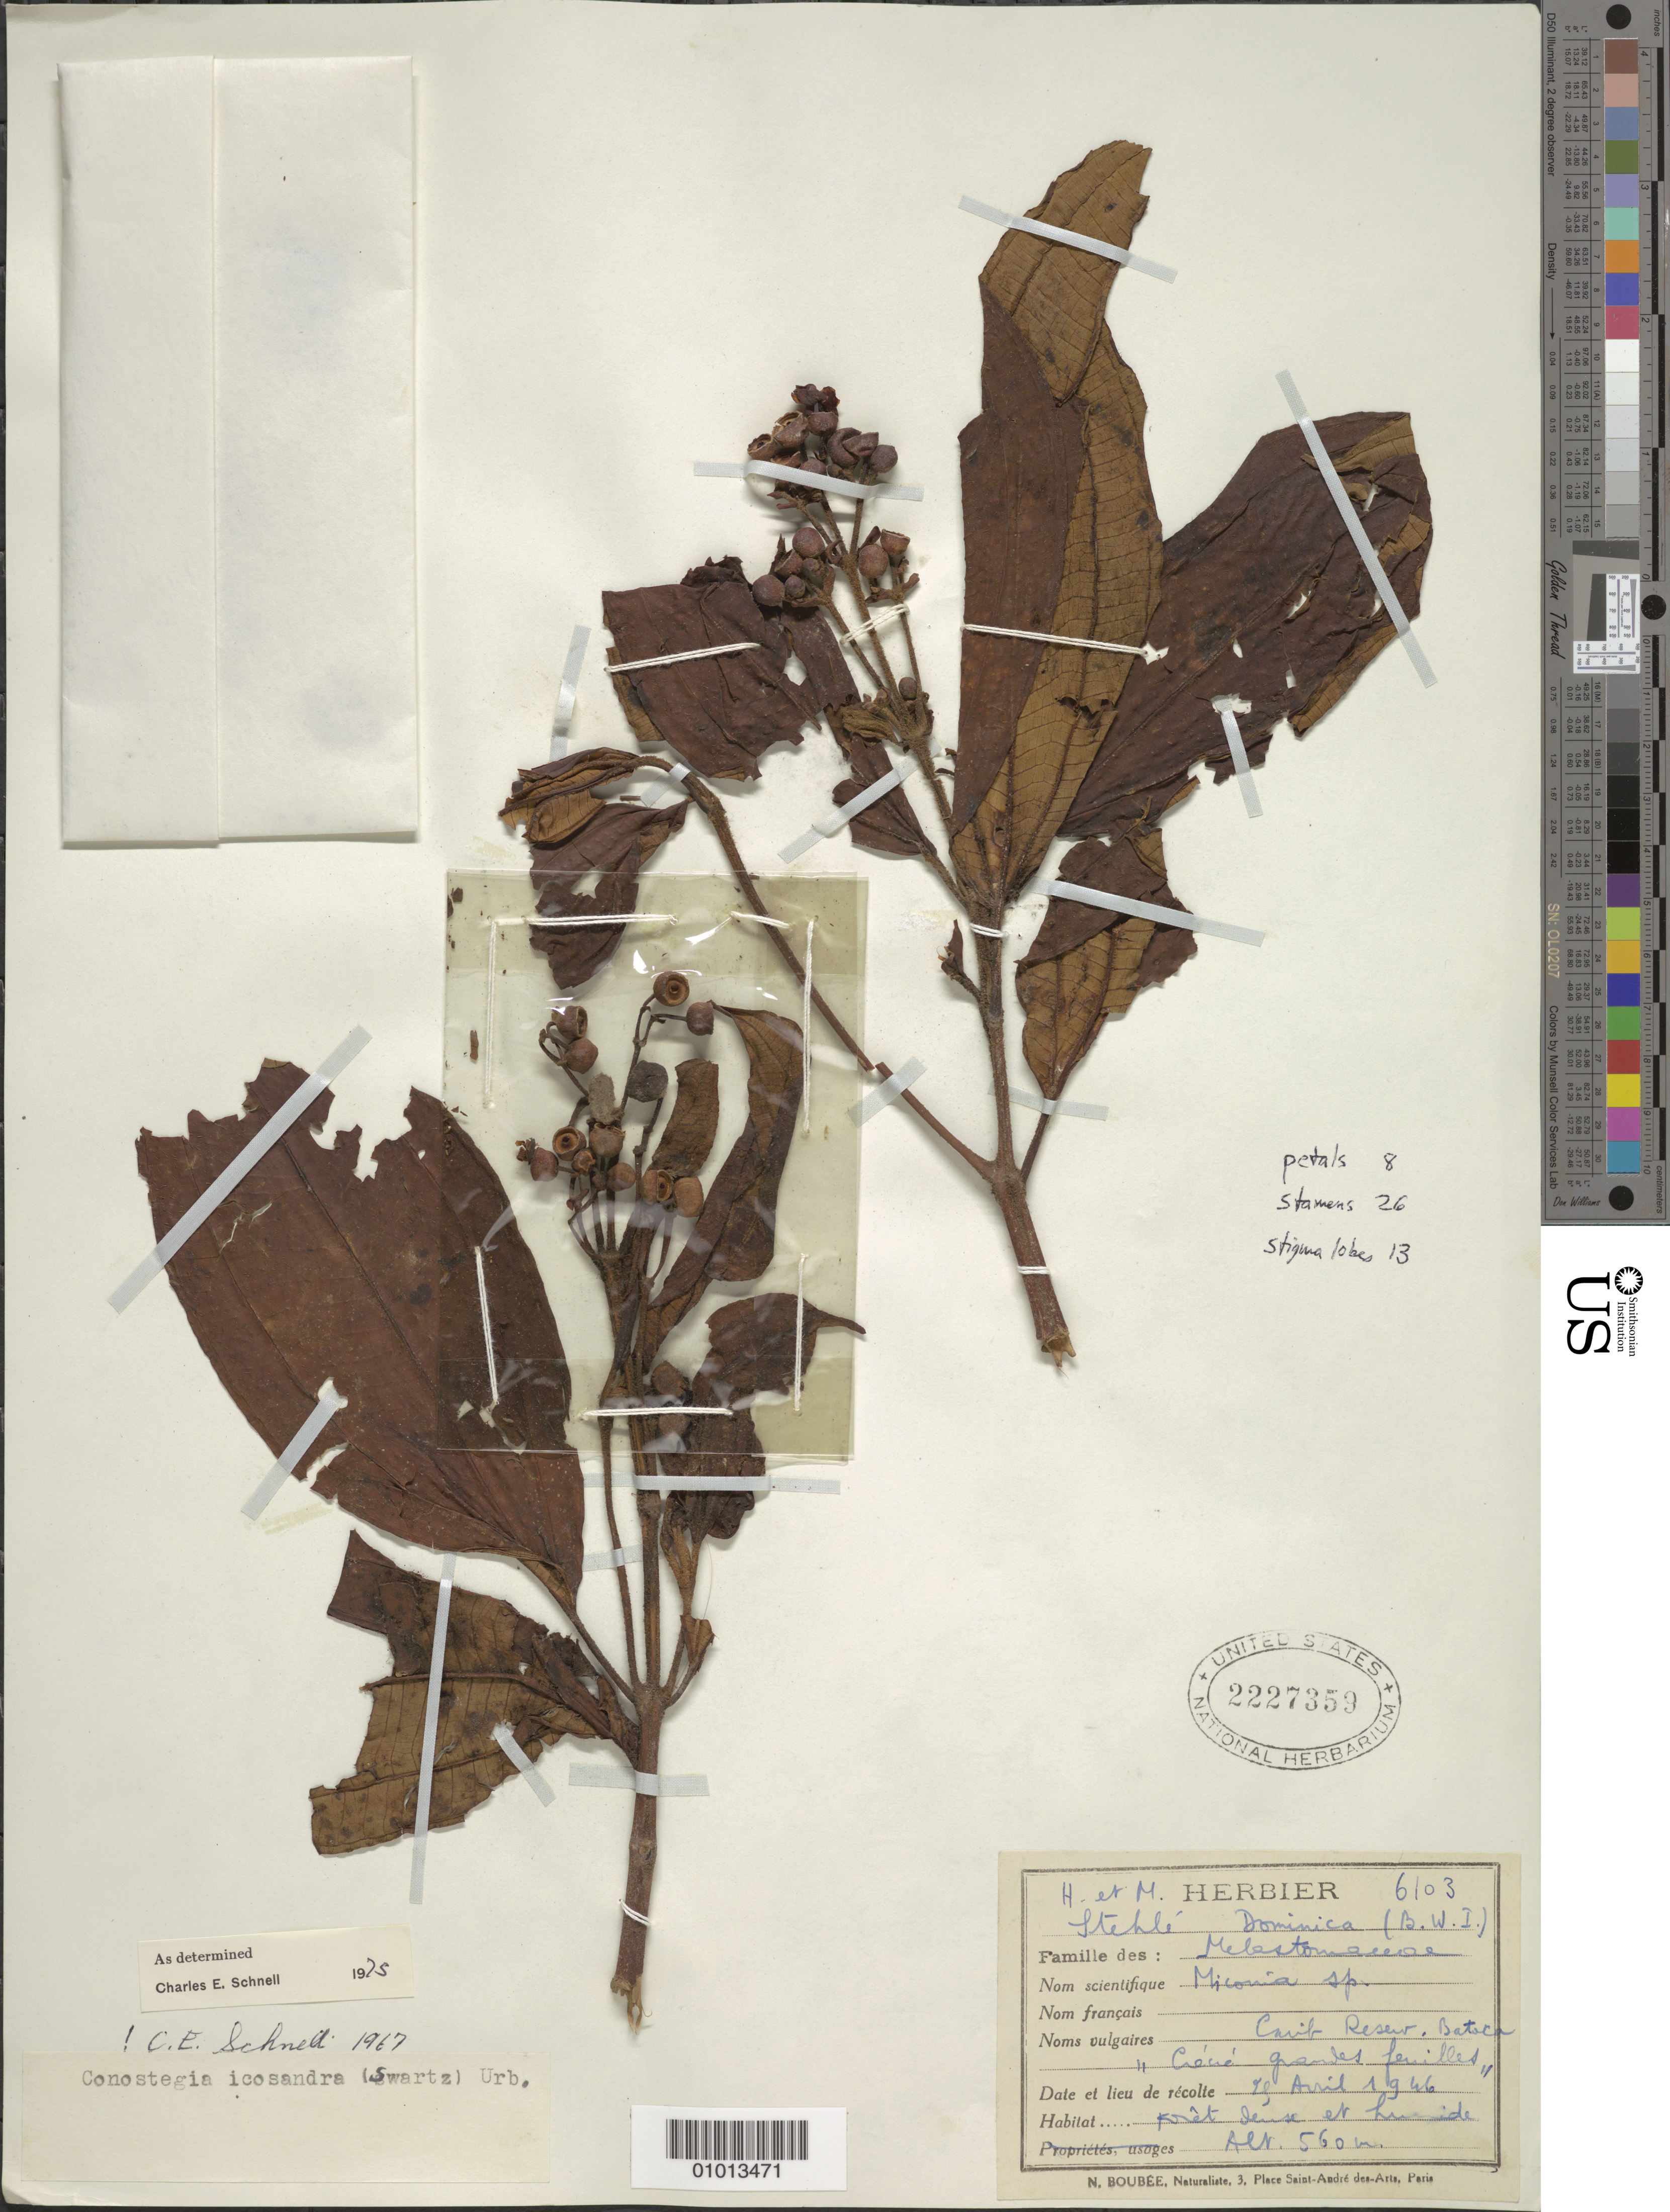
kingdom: Plantae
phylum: Tracheophyta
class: Magnoliopsida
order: Myrtales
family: Melastomataceae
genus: Conostegia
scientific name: Conostegia icosandra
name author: (Sw.) Urb.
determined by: Schnell, C. E.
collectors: H. Stehlé & M. Stehlé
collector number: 6103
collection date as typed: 25 Apr 1946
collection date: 1946-04-25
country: Dominica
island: Dominica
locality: Carib. Reserv. Bataca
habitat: Forêt dense et humide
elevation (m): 560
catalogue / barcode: US 2227359